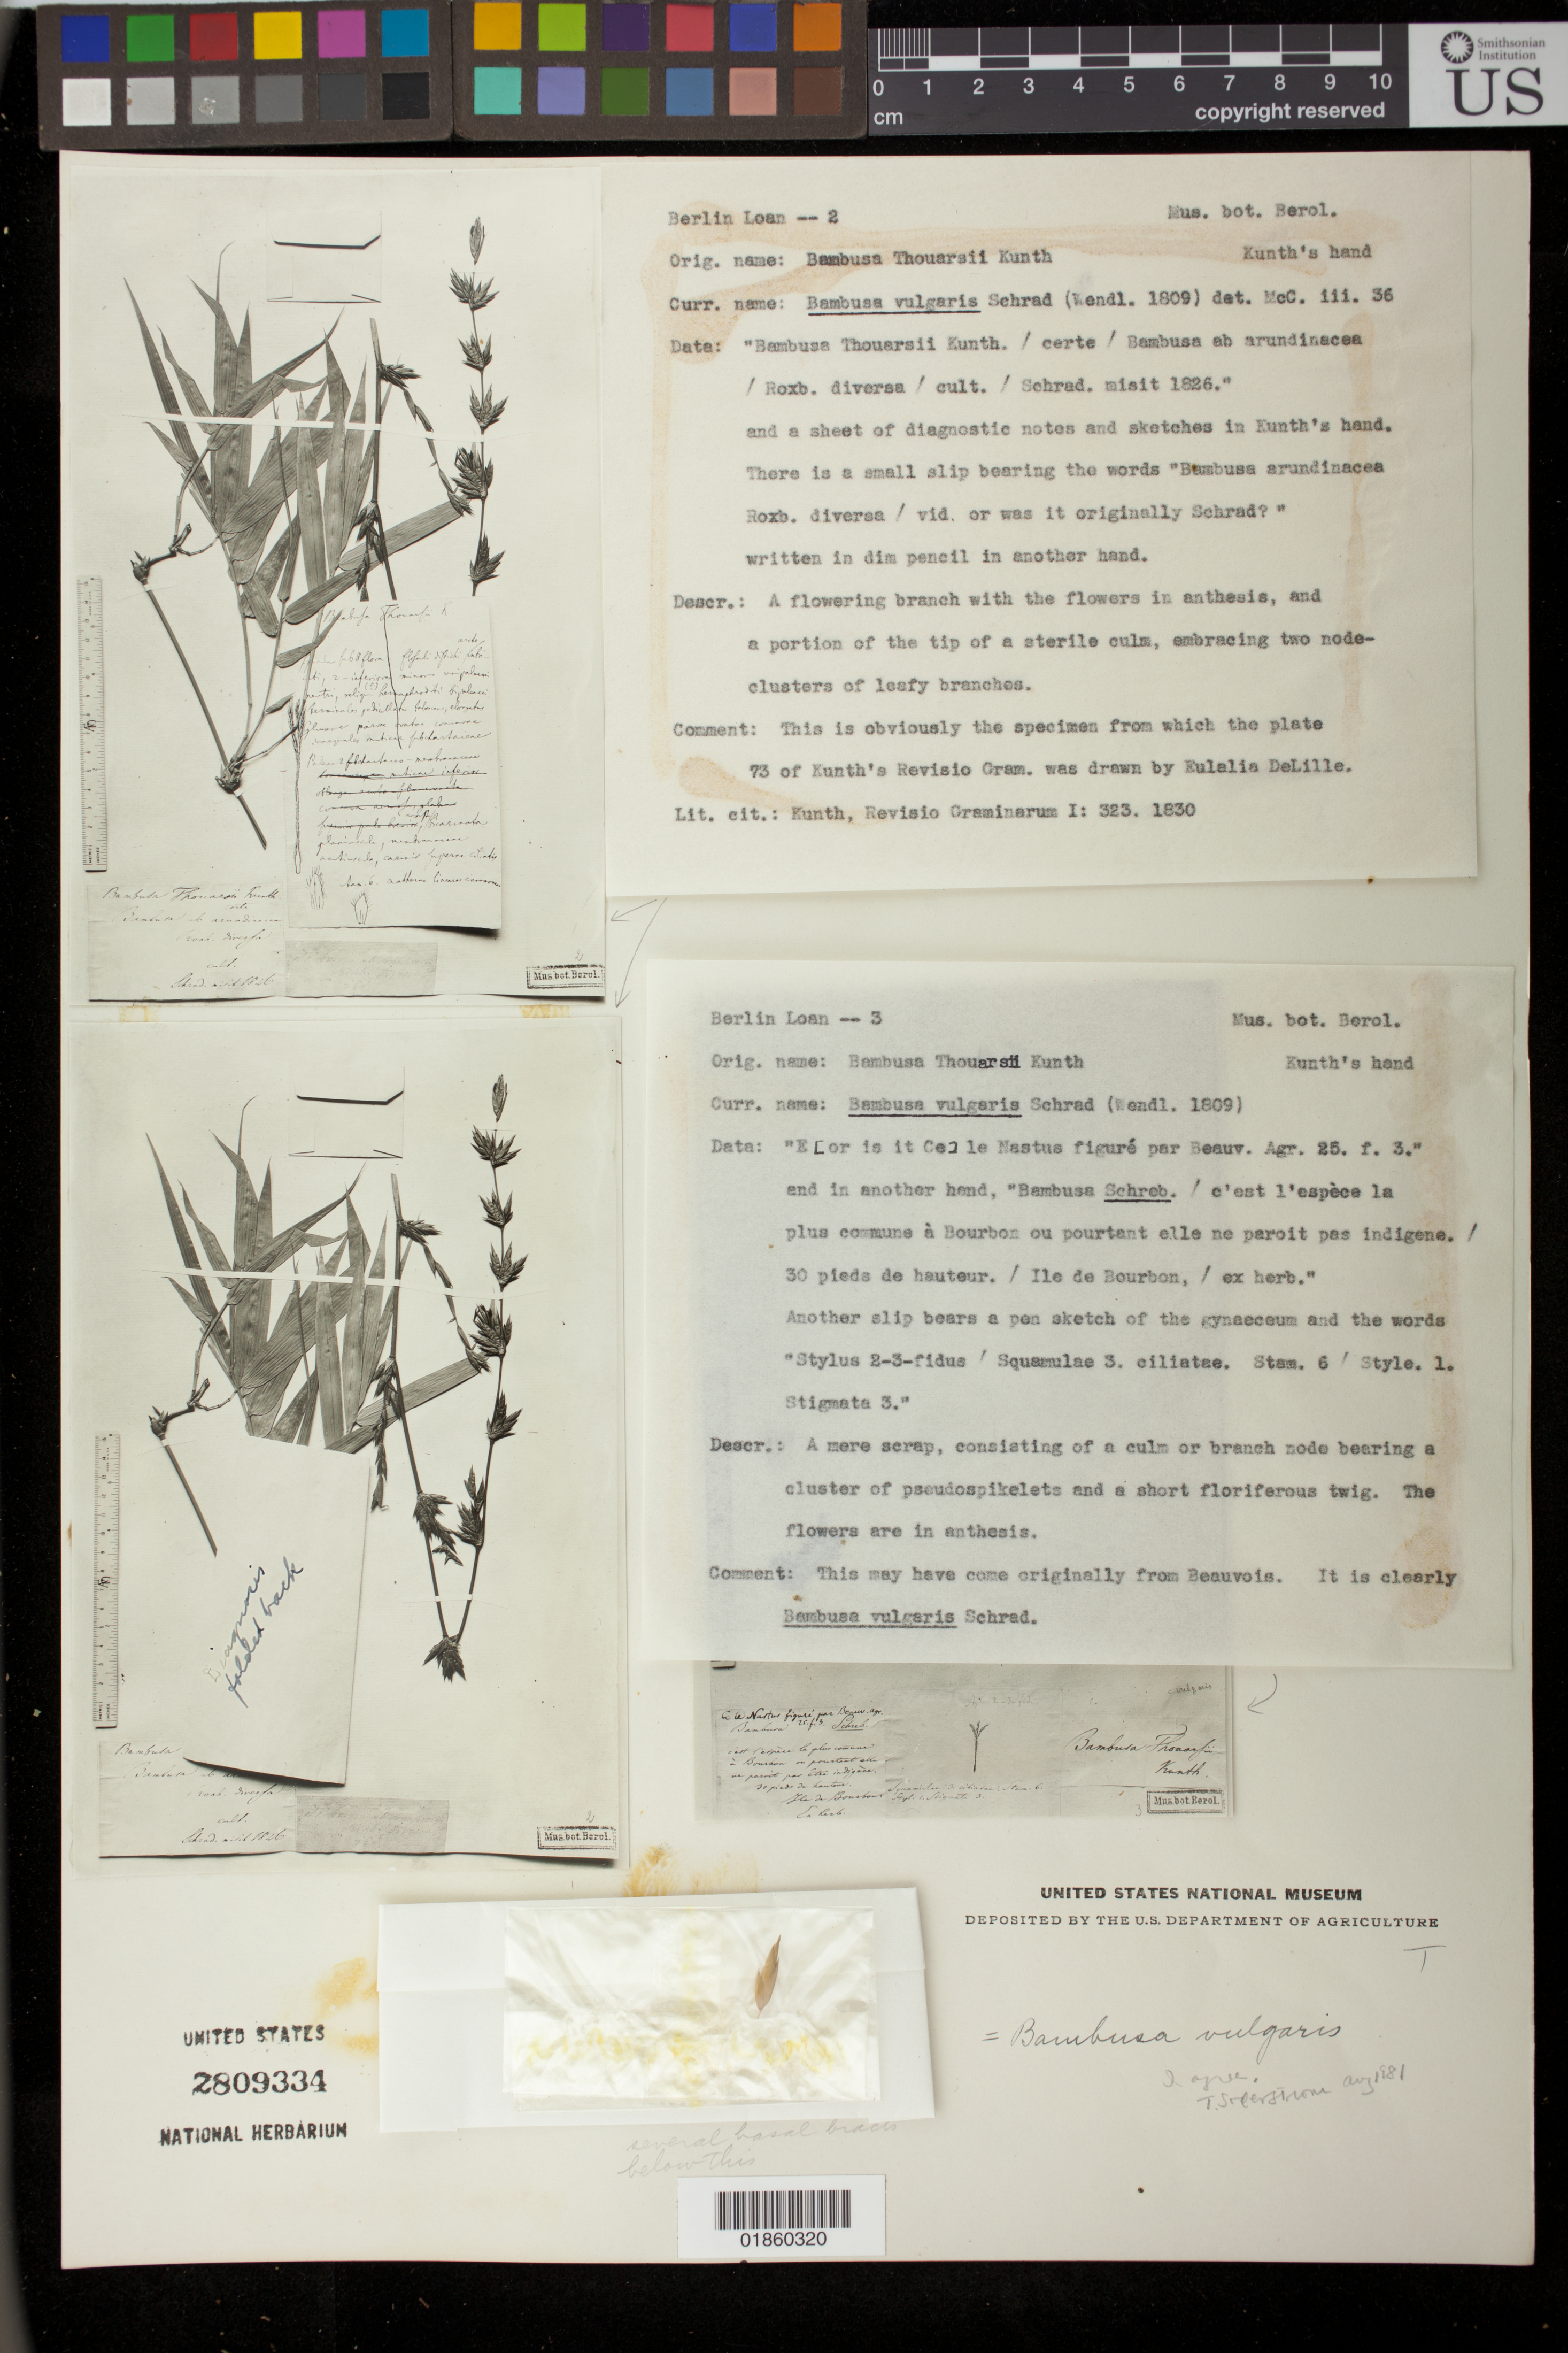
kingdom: Plantae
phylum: Tracheophyta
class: Liliopsida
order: Poales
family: Poaceae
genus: Bambusa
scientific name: Bambusa thouarsii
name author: Kunth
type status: Possible Type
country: Germany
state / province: Berlin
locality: Mus. bot. Berol.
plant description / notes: Fragmentary specimen in packet is attached to a sheet with photographs and typed notes about two Berlin specimens (Berlin Loan 2 and Berlin Loan 3), each with different collection event information. It is unclear which photographed specimen is associated with this specimen. However, it is presumed that the original specimens were cultivated in Berlin. Berlin Loan--2: Orig. name: Bambusa Thouarsii Curr. name: Bambusa vulgaris Data: "Bambusa thouarsii Kunth./certe/Bambusa ab arundinacea/Roxb. diversa/cult./Scrad. misit 1826." and a sheet of diagnostic notes and sketched in Kunth's hand. There is a small slip bearing the words "Bambusa arundinacea Roxb. diversa./ vid. or was it originally Scrad.?" written in dim pencil in another hand. Comment: This is obviously the species from which the plate 73 of Kunth's Revisio Gram. was drawn by Kulelia DeLille. Berlin Loan--3: Orig. name: Bambusa Thouarsii Curr. name: Bambusa vulgaris Data: "E[or is it Ce] le Nastus figure par Beav. Agr. 25.f.3." and in another hand " Bambusa Schreb./c'est l'espece la plus commune a Bourbon ou pourtant elle ne paroit pas indigene./30 pieds de hauteaur./Ile de Bourbon.,/ex herb." Another slip bears a pen sketch of the gynaeceum and the words "Stylus" 2-3-fidus/Squa,ulas 3. ciliatae. Stem. 6/Style 1. Stigmata 3." Comment: This may have originally come from Beauvois. It is clearly Bambusa vulgaris.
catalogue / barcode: US 2809334